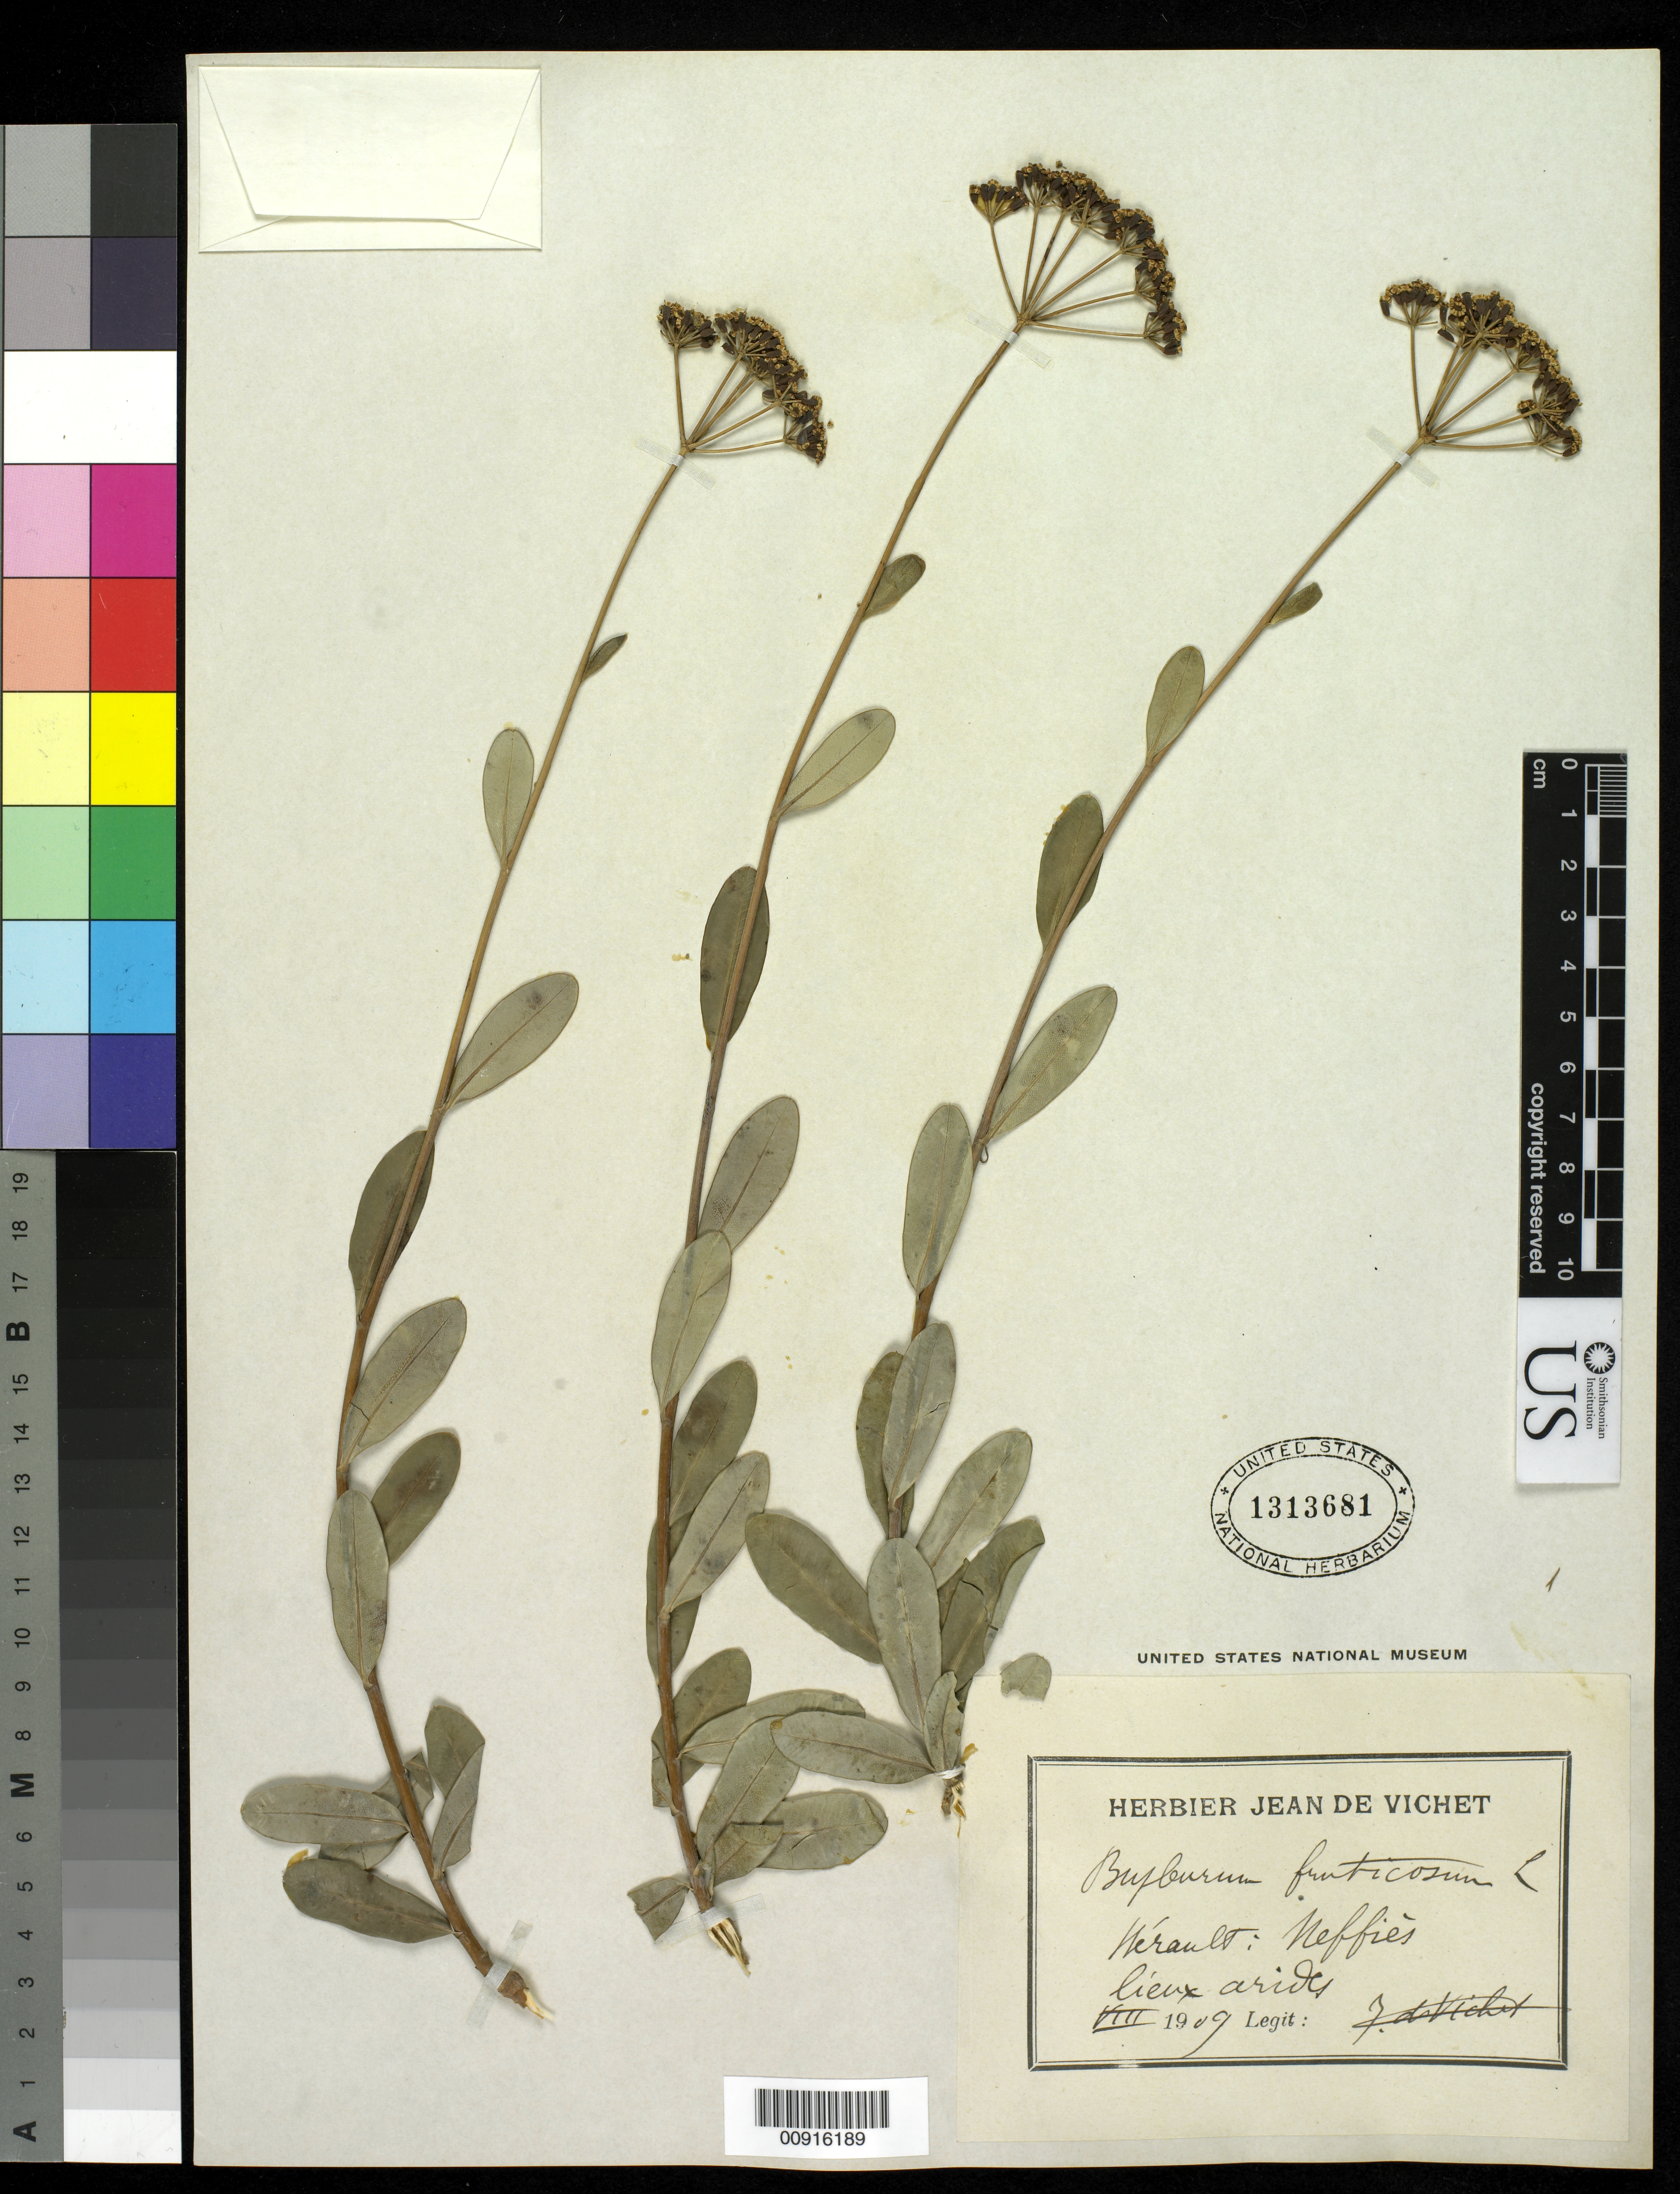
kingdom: Plantae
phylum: Tracheophyta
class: Magnoliopsida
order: Apiales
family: Apiaceae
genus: Bupleurum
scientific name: Bupleurum fruticosum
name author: L.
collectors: J. de Vichet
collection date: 1909-08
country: France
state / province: Occitanie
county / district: Hérault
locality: Neffies lieux arides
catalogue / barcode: US 1313681